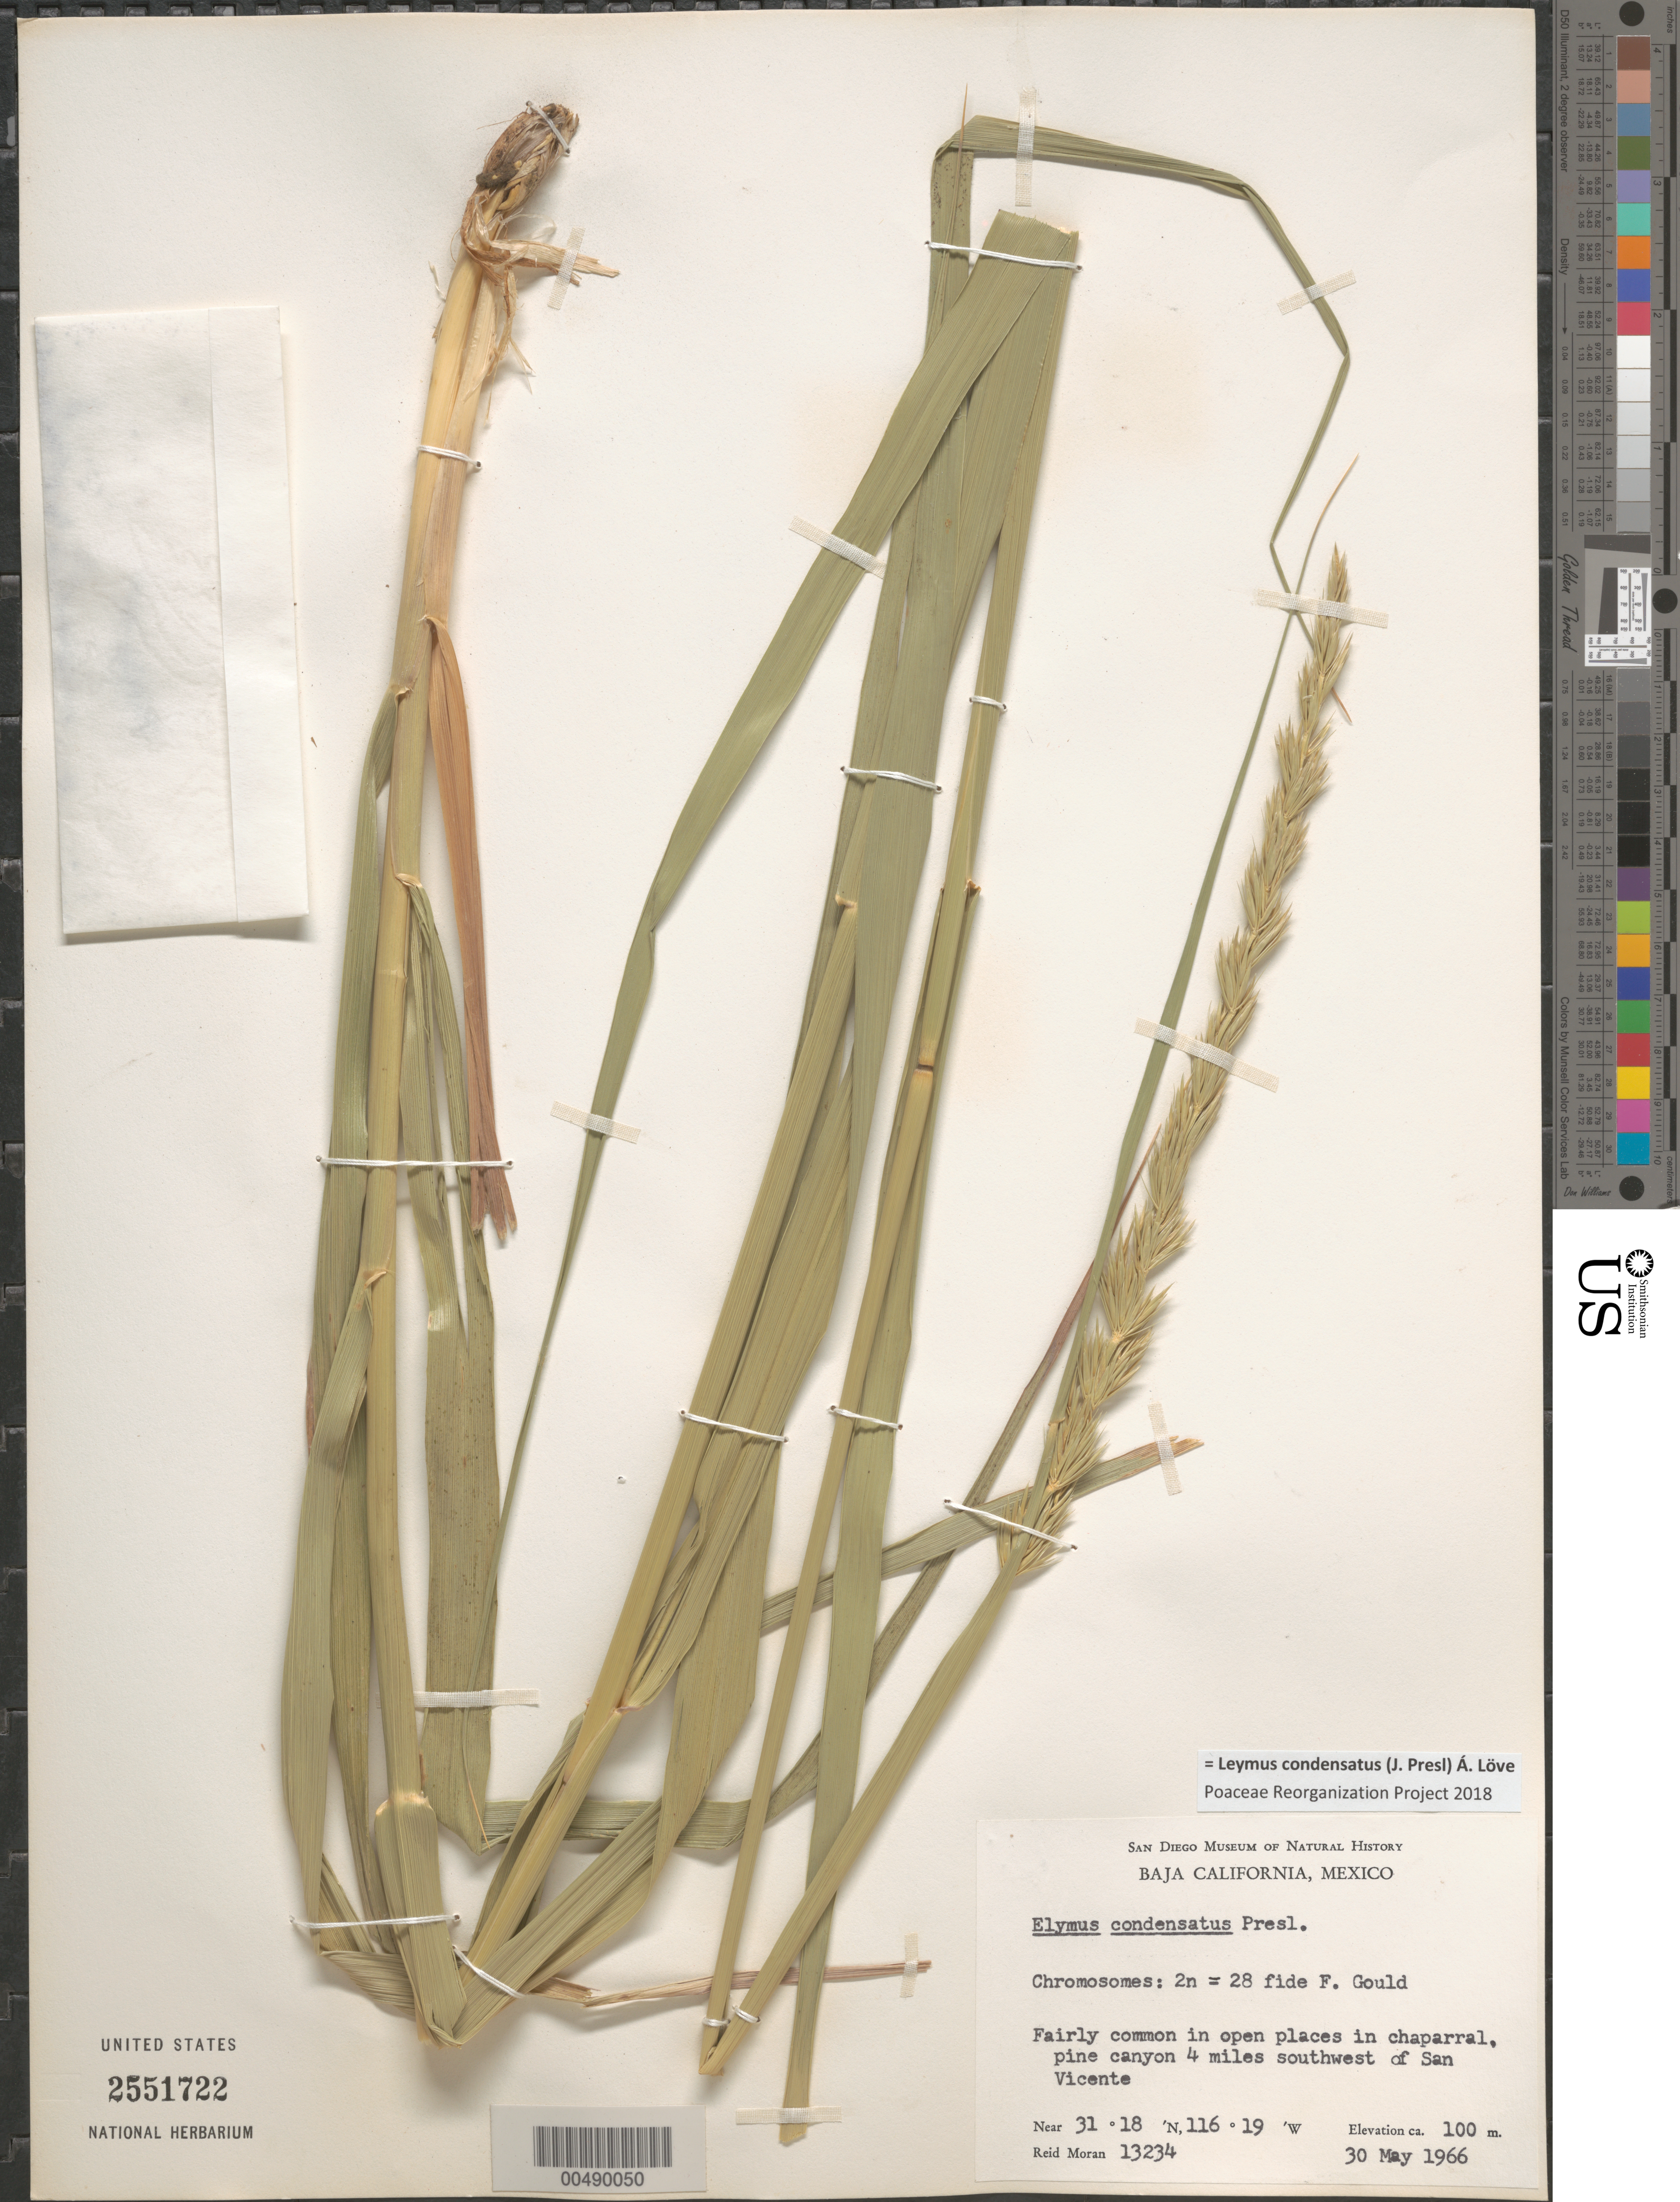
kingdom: Plantae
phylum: Tracheophyta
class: Liliopsida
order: Poales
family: Poaceae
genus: Leymus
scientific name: Leymus condensatus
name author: (J. Presl) Á. Löve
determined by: Poaceae Reorganization Project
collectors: R. V. Moran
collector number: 13234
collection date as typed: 30 May 1966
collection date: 1966-05-30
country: Mexico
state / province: Baja California Norte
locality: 4 mi SW of San Vicente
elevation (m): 100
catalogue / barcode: US 2551722